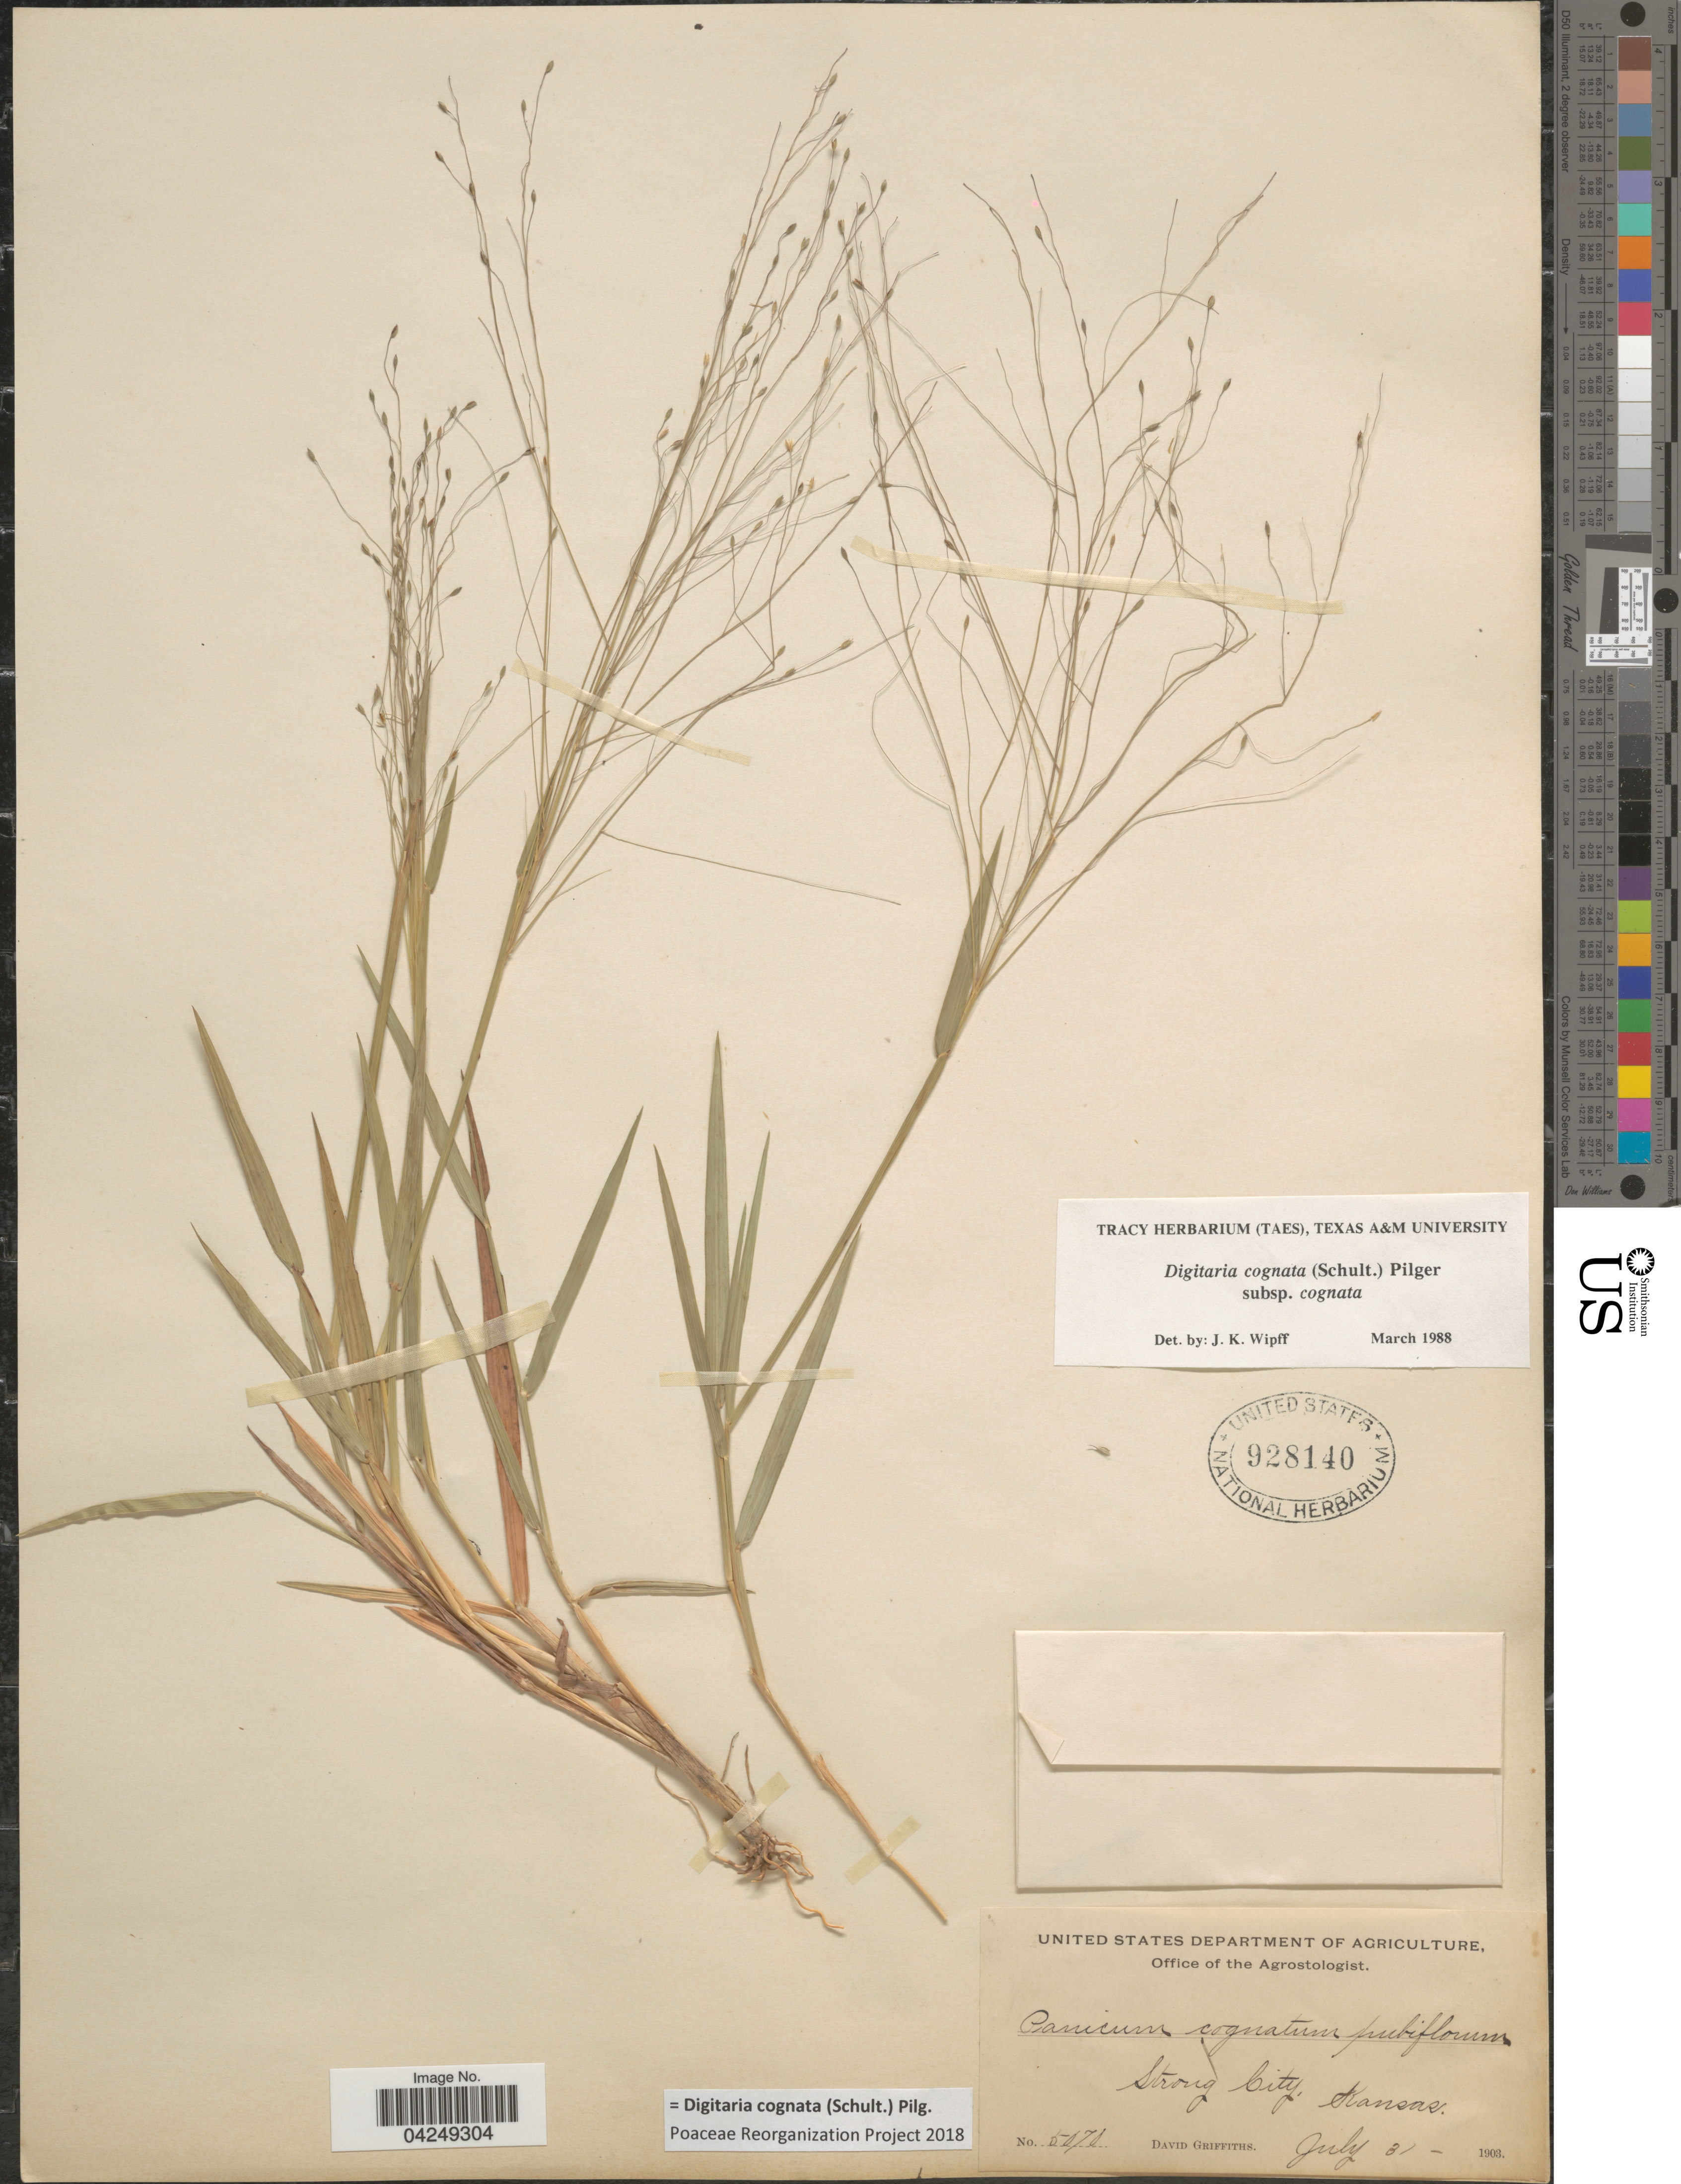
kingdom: Plantae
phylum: Tracheophyta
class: Liliopsida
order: Poales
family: Poaceae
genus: Digitaria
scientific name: Digitaria cognata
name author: (Scult.) Pilg.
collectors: D. Griffiths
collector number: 5070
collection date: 1903-07-31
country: United States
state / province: Kansas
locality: Strong City.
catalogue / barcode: US 928140